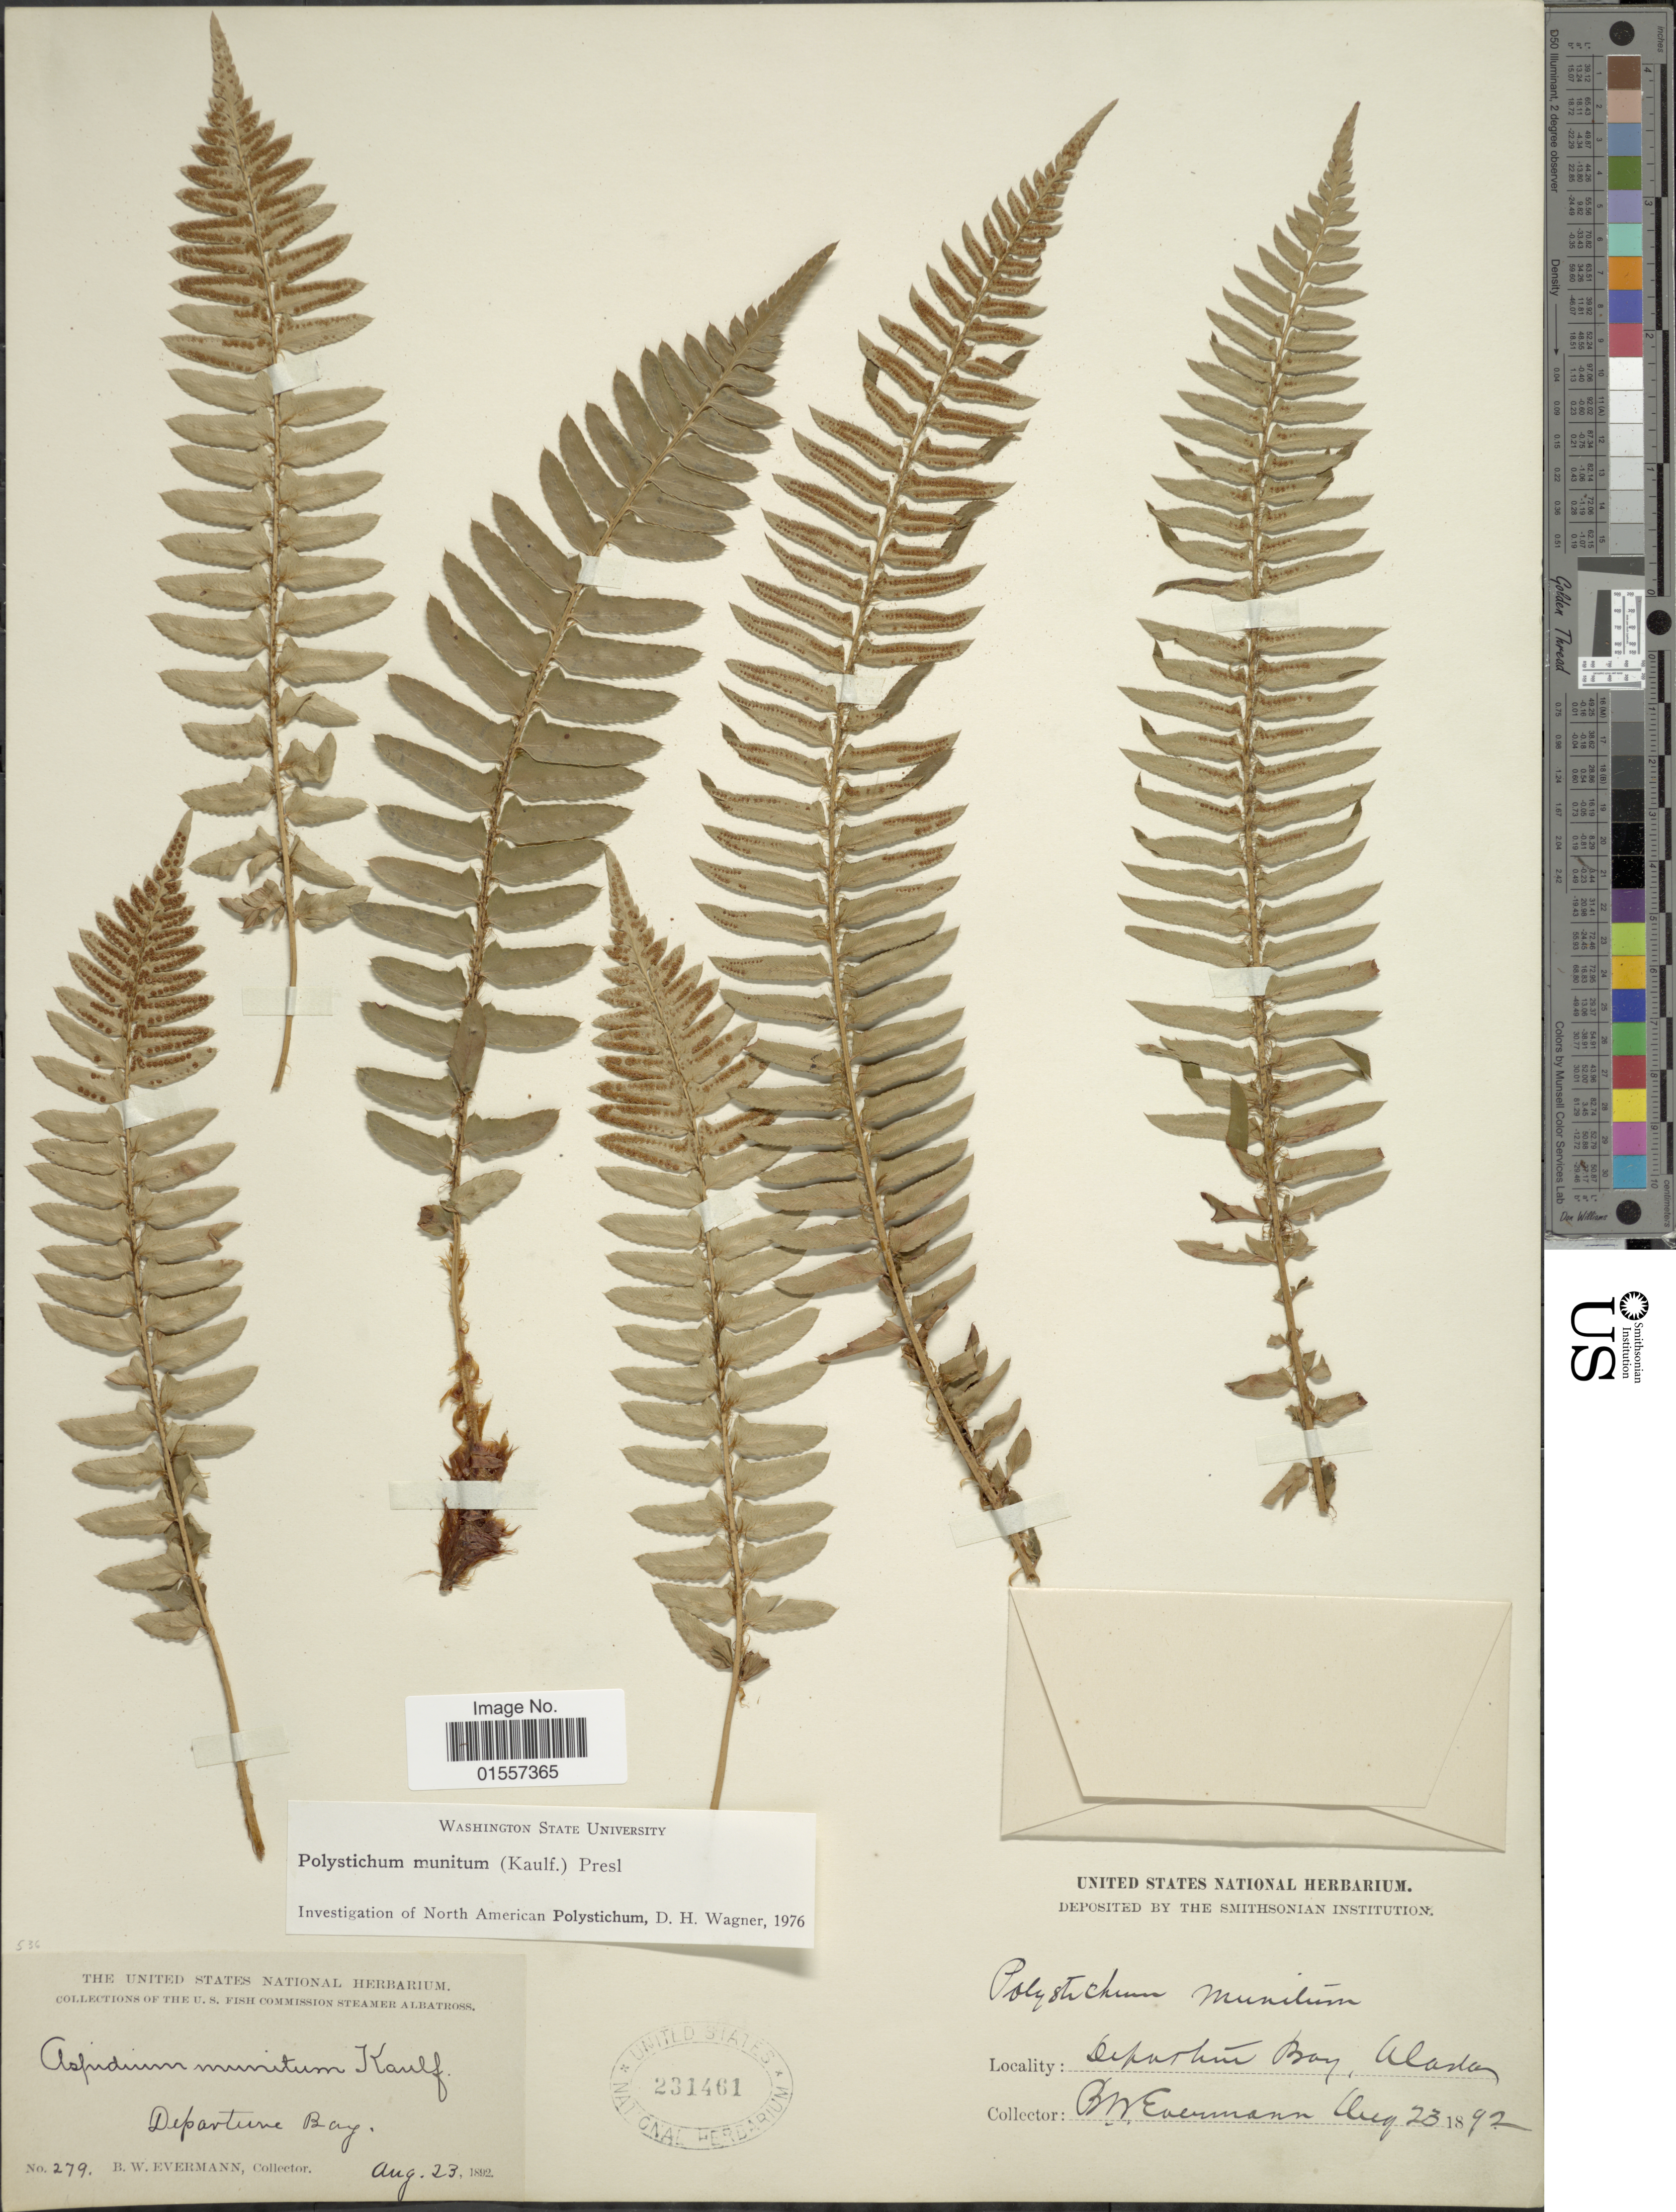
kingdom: Plantae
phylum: Tracheophyta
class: Polypodiopsida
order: Polypodiales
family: Dryopteridaceae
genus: Polystichum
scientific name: Polystichum munitum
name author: (Kaulf.) C. Presl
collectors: B. W. Evermann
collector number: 279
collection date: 1892-08-26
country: United States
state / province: Alaska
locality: Departure Bay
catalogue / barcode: US 231461